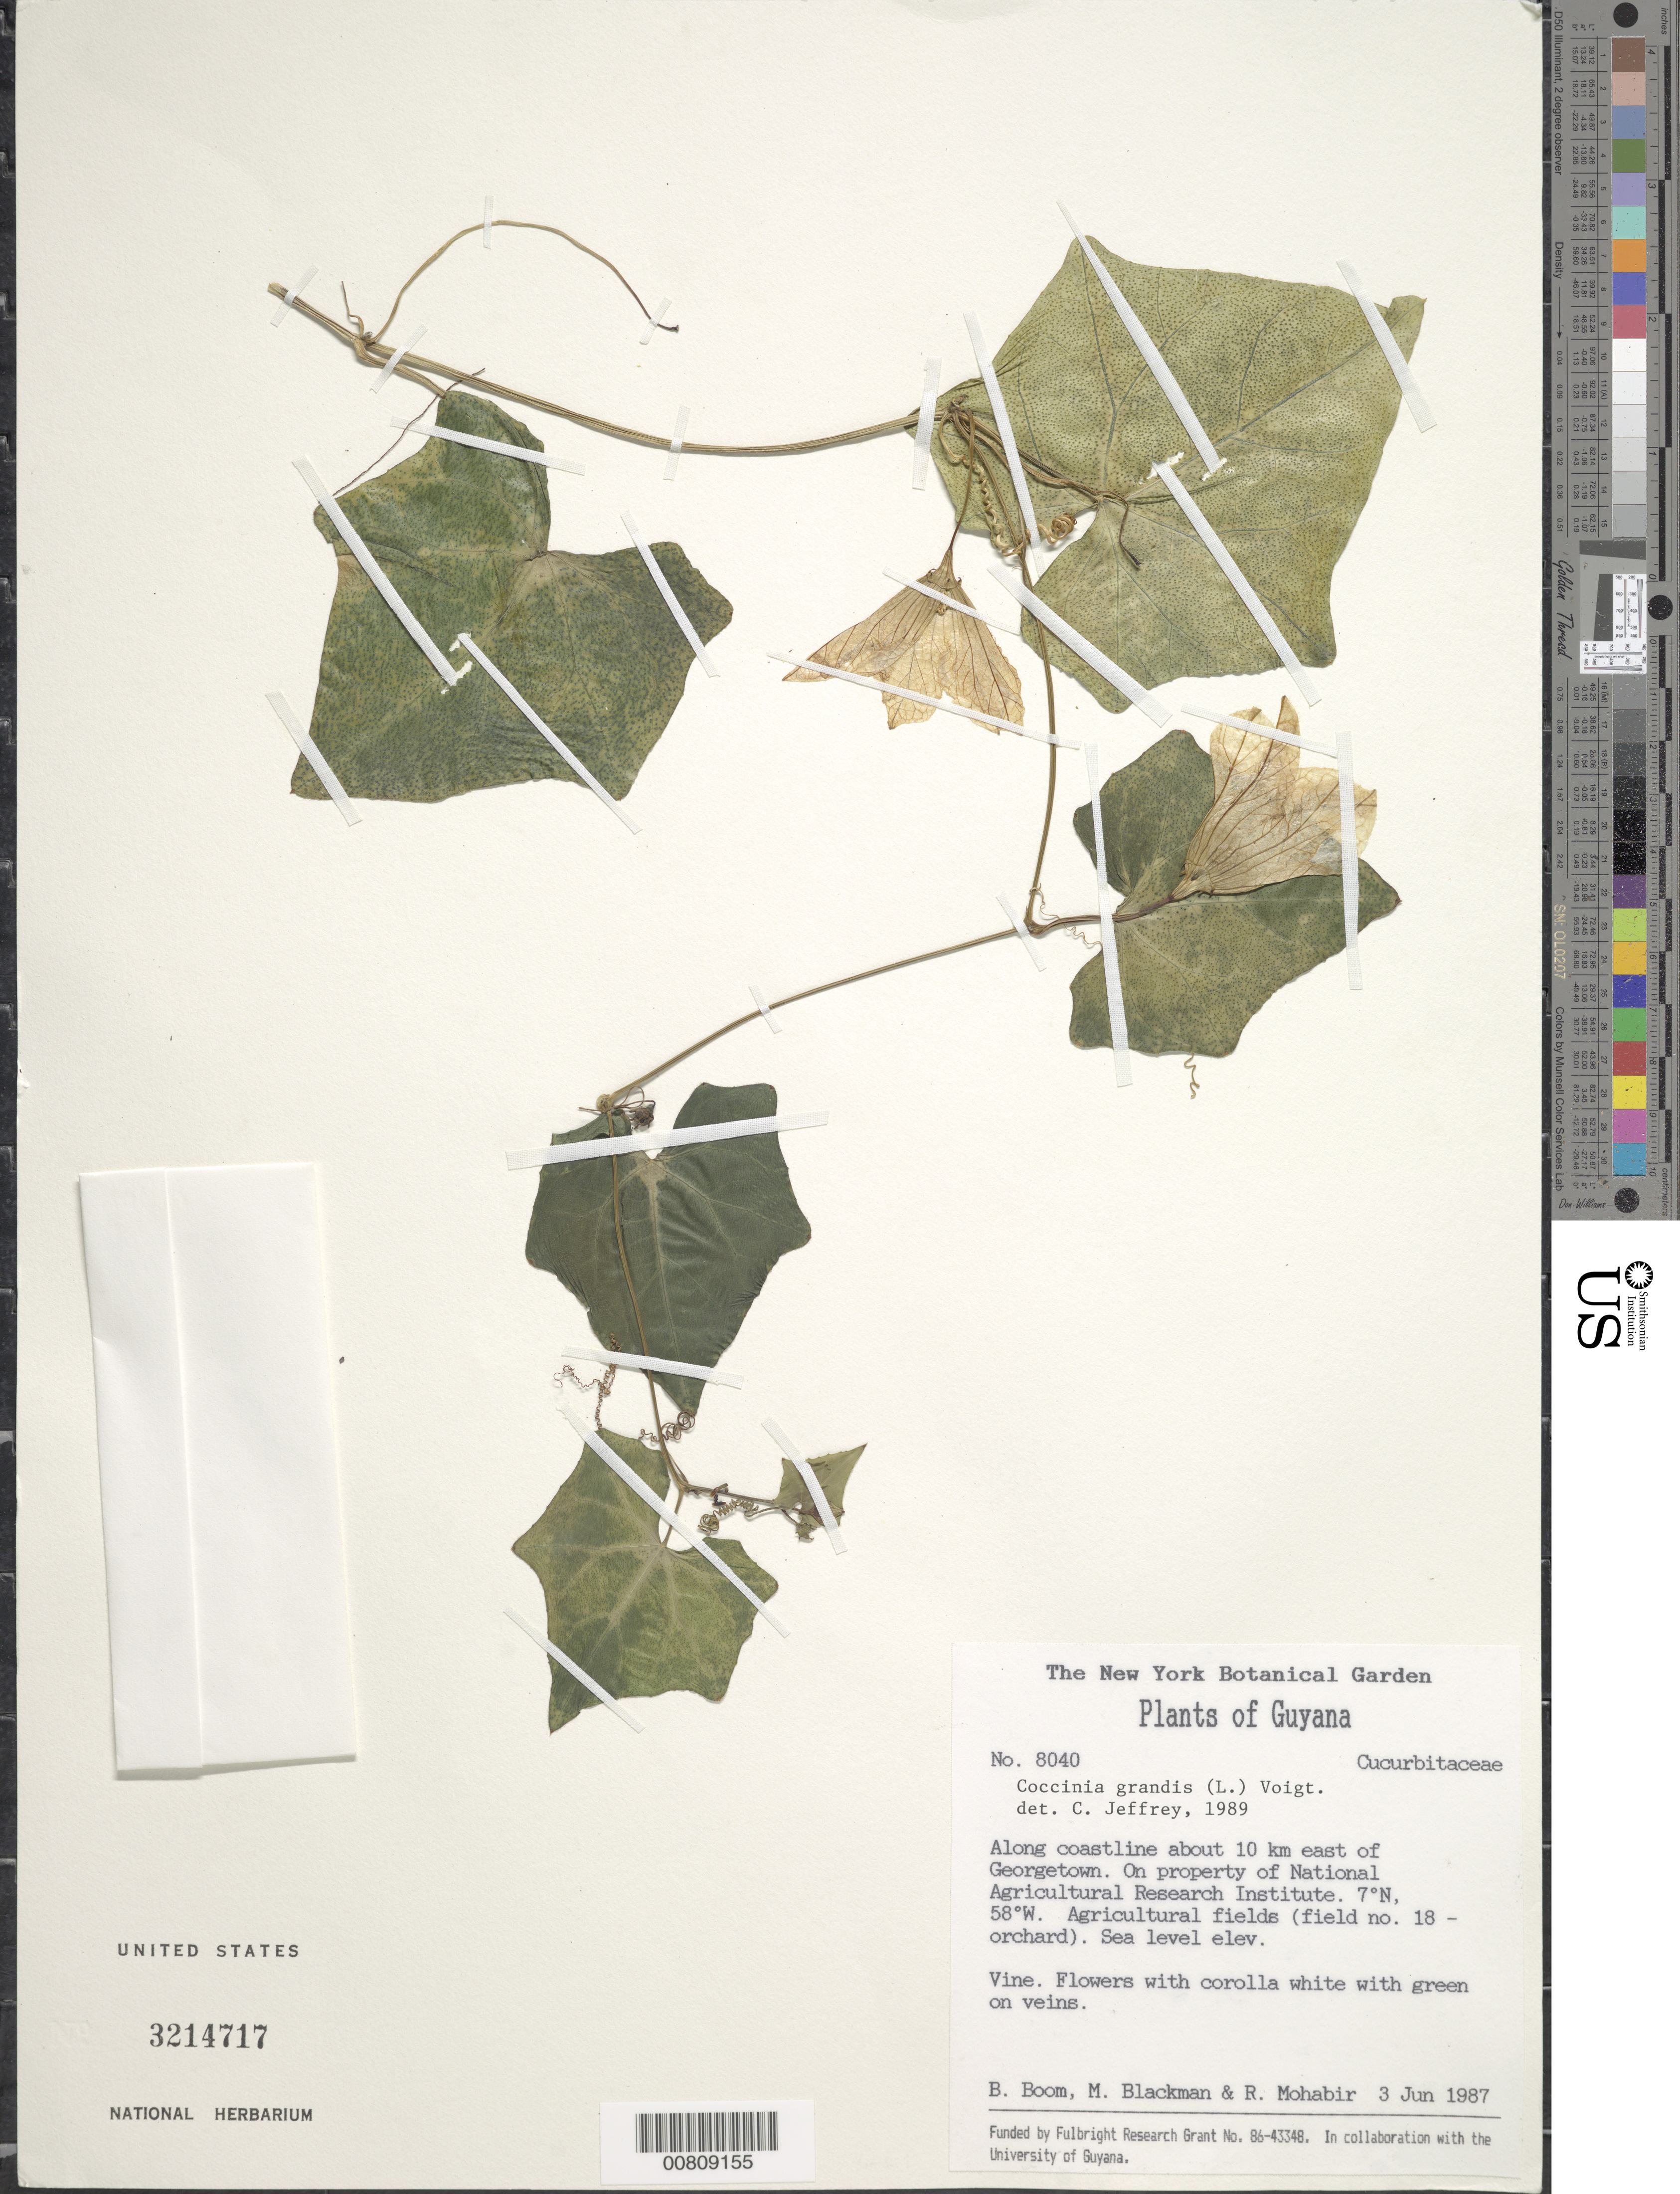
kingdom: Plantae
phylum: Tracheophyta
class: Magnoliopsida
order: Cucurbitales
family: Cucurbitaceae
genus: Coccinia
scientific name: Coccinia grandis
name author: (L.) Voigt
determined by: Jeffrey, C.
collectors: B. M. Boom, M. Blackman & R. Mohabir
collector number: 8040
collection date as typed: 3-Jun-87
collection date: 1987-06-03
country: Guyana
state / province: Demerara-Mahaica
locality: Georgetown, coastline 10 km E of, on property of Nat. Agr. Research Inst.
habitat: Agricultural fields; along coastline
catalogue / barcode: US 3214717